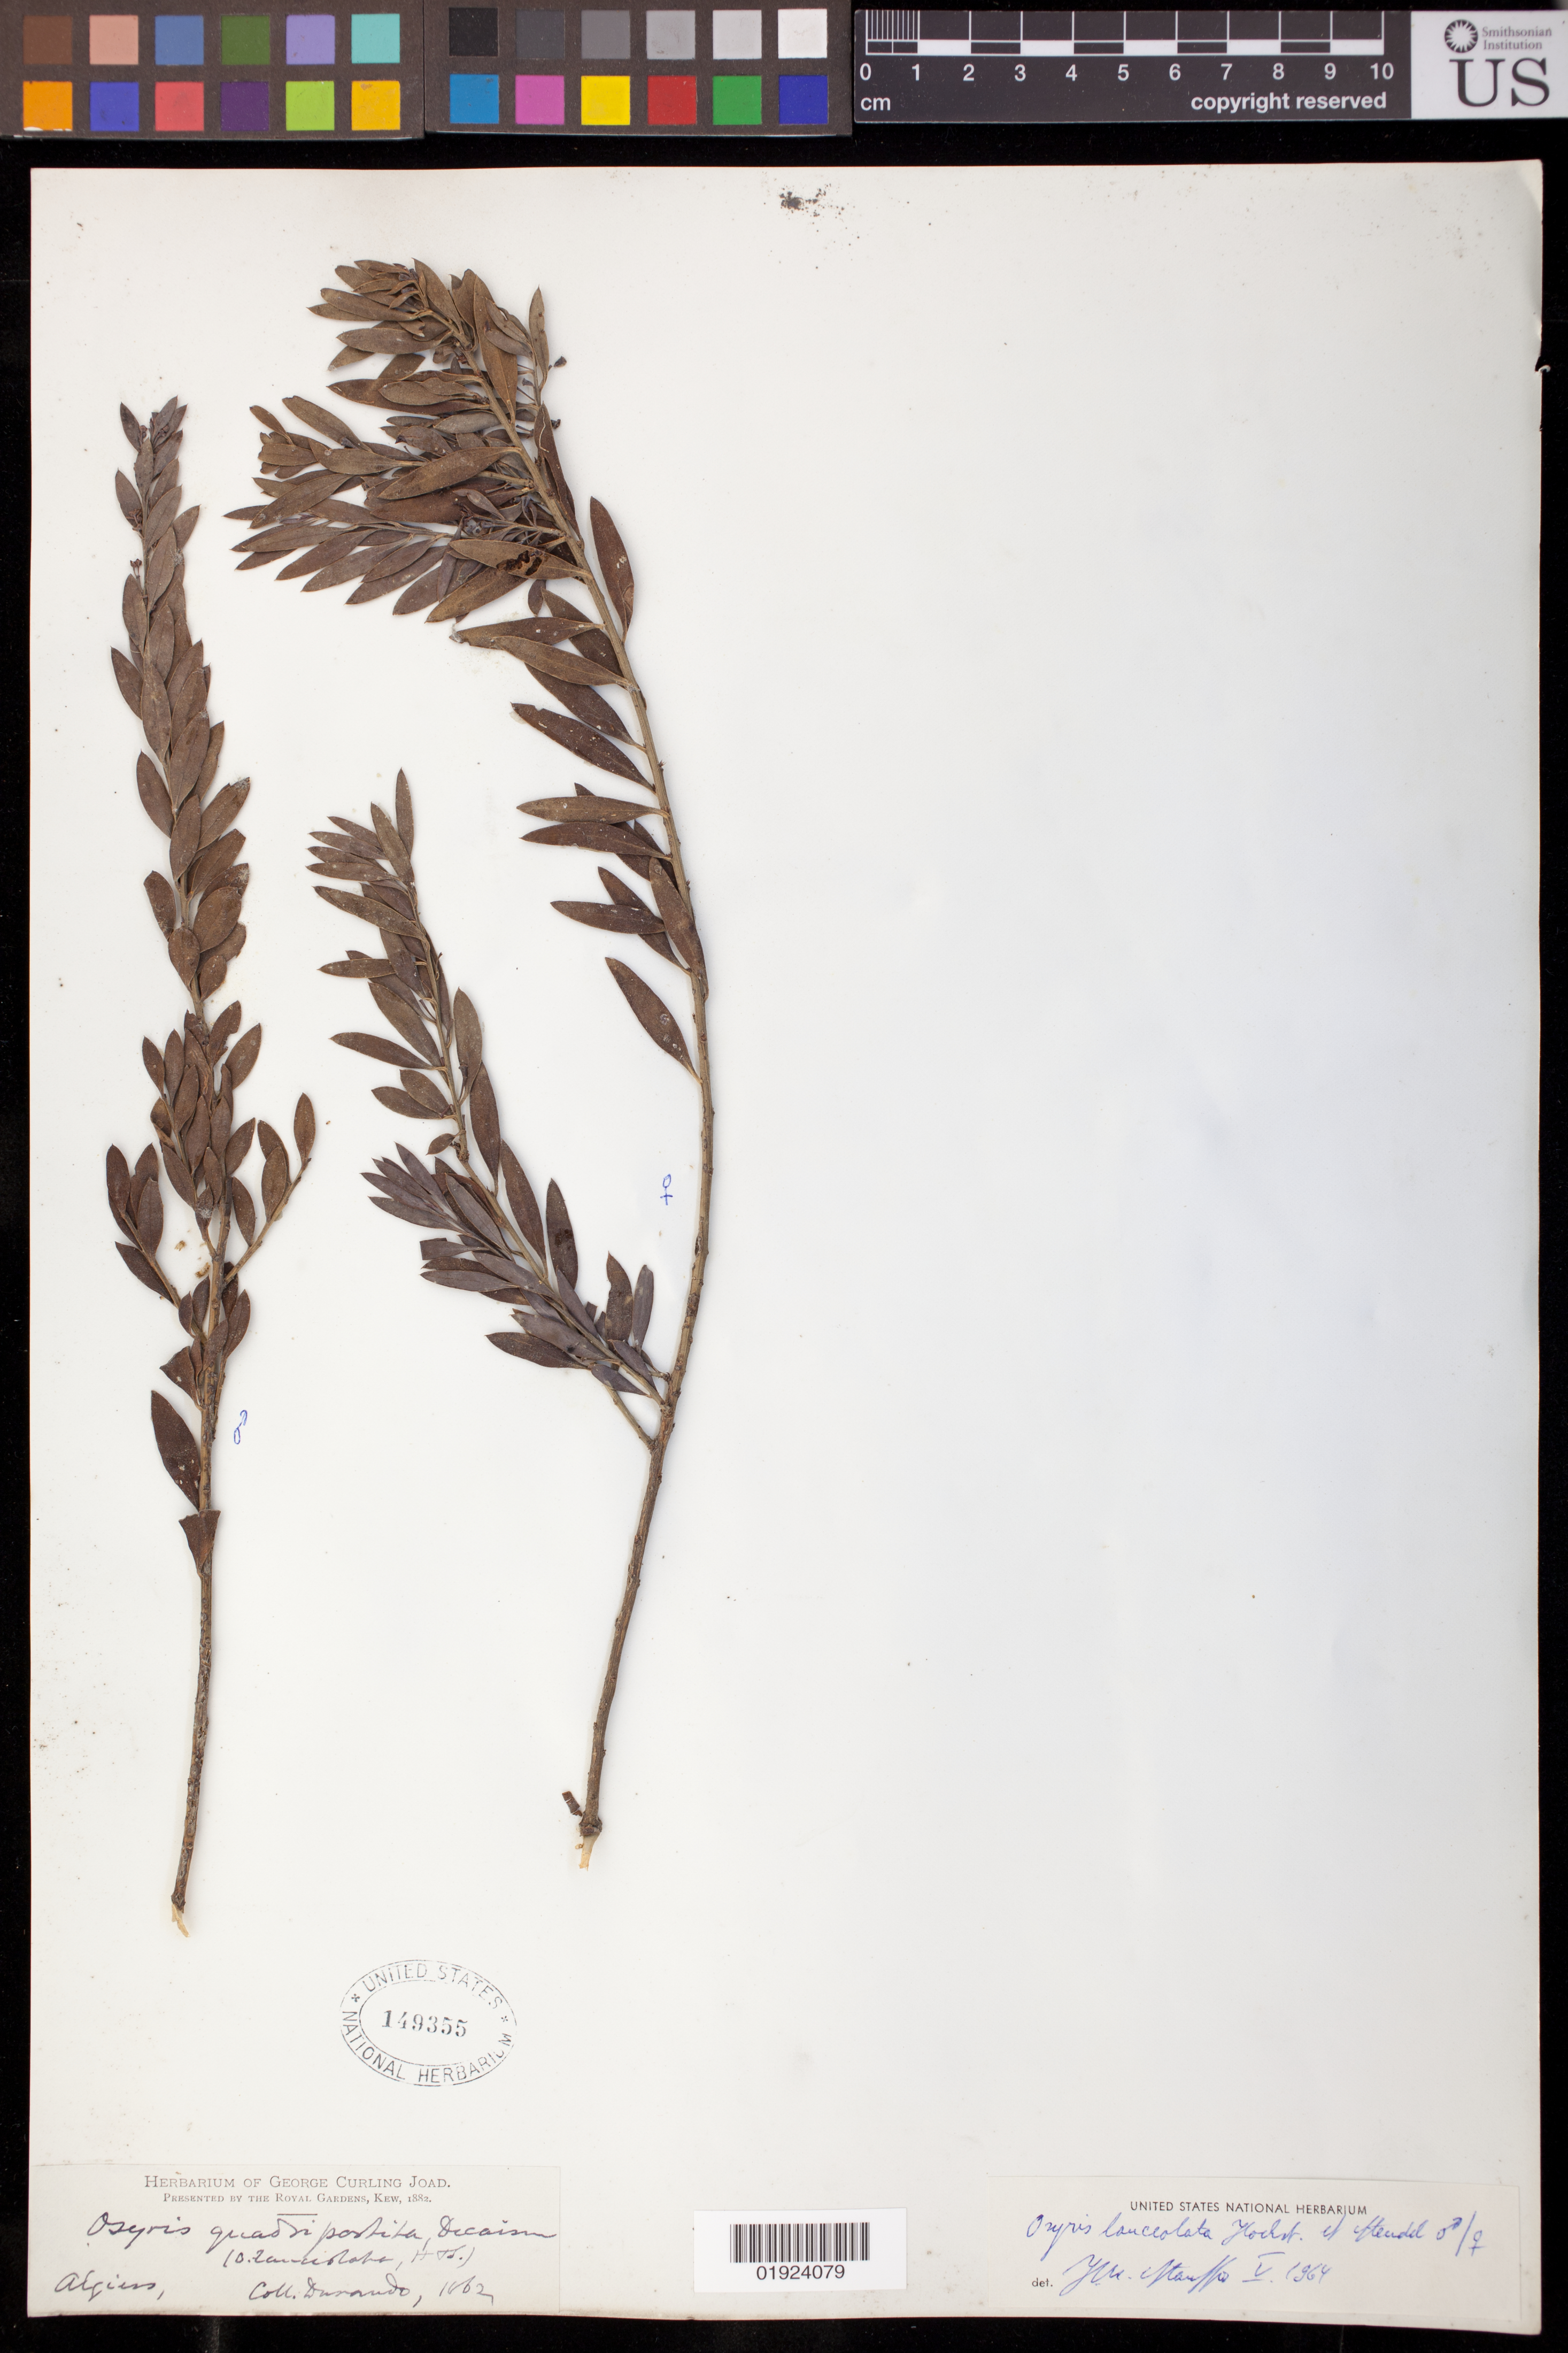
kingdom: Plantae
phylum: Tracheophyta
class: Magnoliopsida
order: Santalales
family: Santalaceae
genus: Osyris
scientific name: Osyris quadripartita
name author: Salzm. ex Decne.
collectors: G. Durando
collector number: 1062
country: Algeria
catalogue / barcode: US 149355